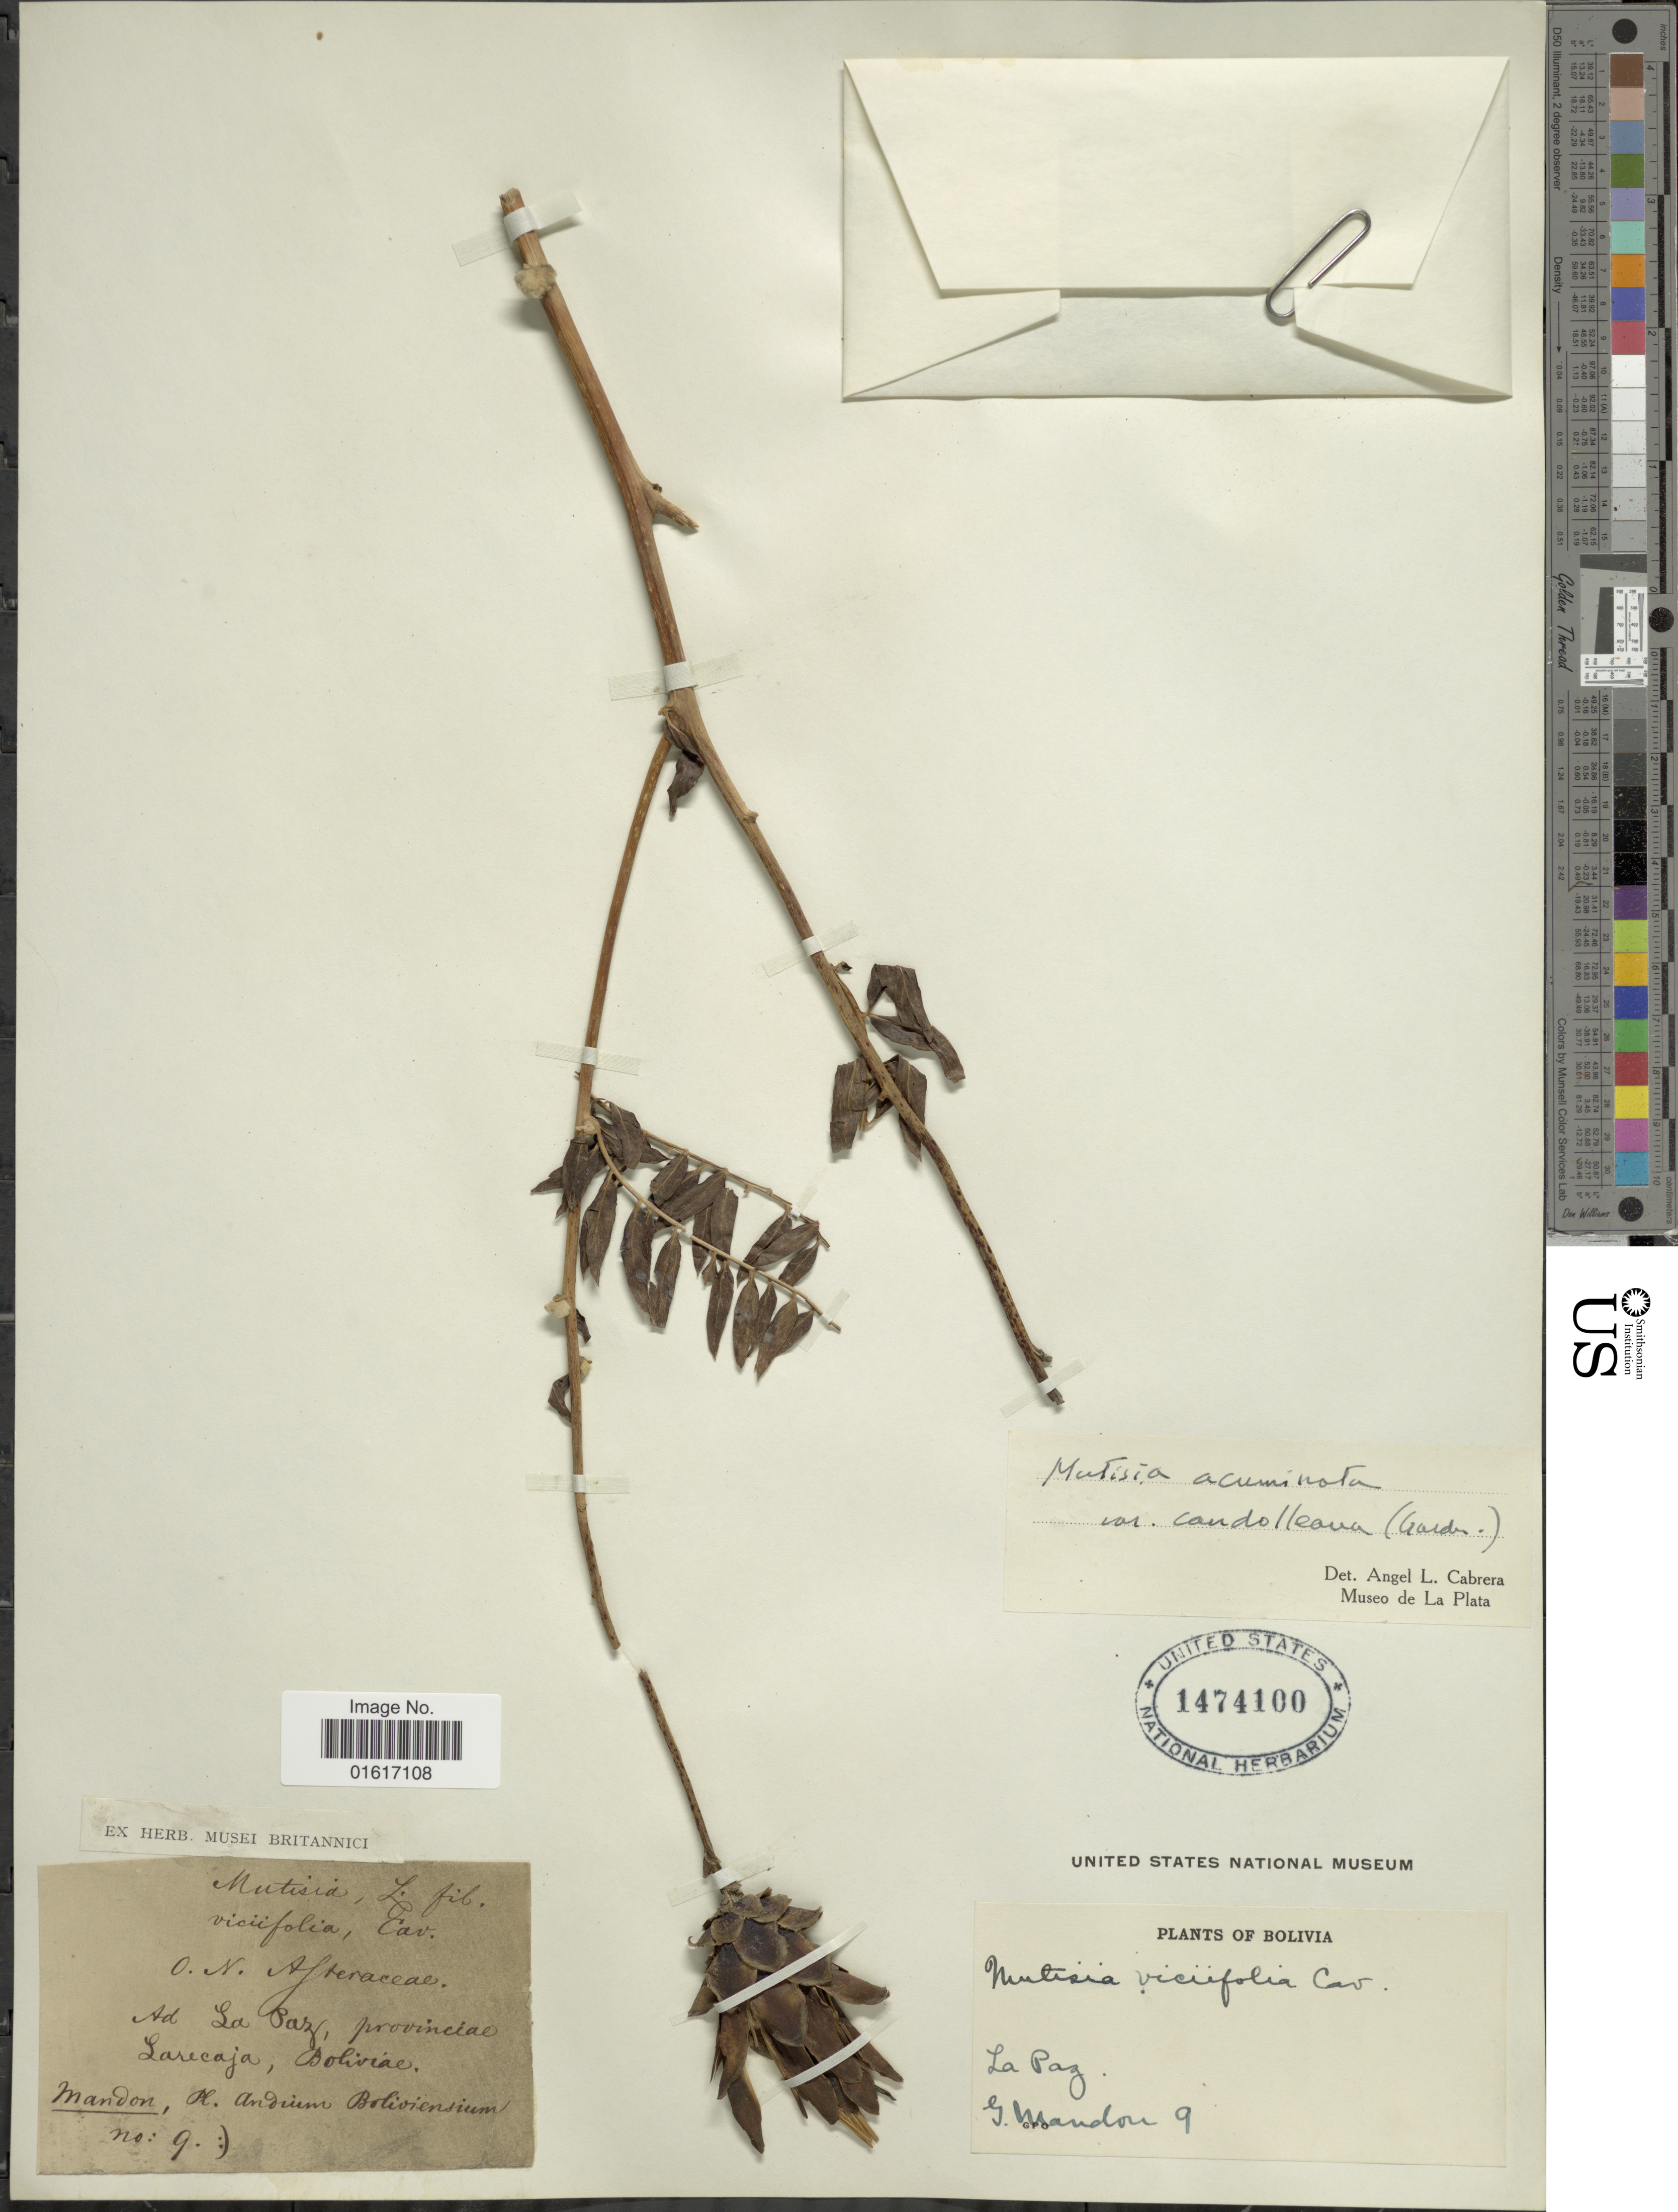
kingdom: Plantae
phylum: Tracheophyta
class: Magnoliopsida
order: Asterales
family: Asteraceae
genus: Mutisia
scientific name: Mutisia acuminata var. candolleana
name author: (Fielding & Gardner) Cabrera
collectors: G. Mandon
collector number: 9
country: Bolivia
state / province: La Paz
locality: Provinciae Larecaja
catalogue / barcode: US 1474100